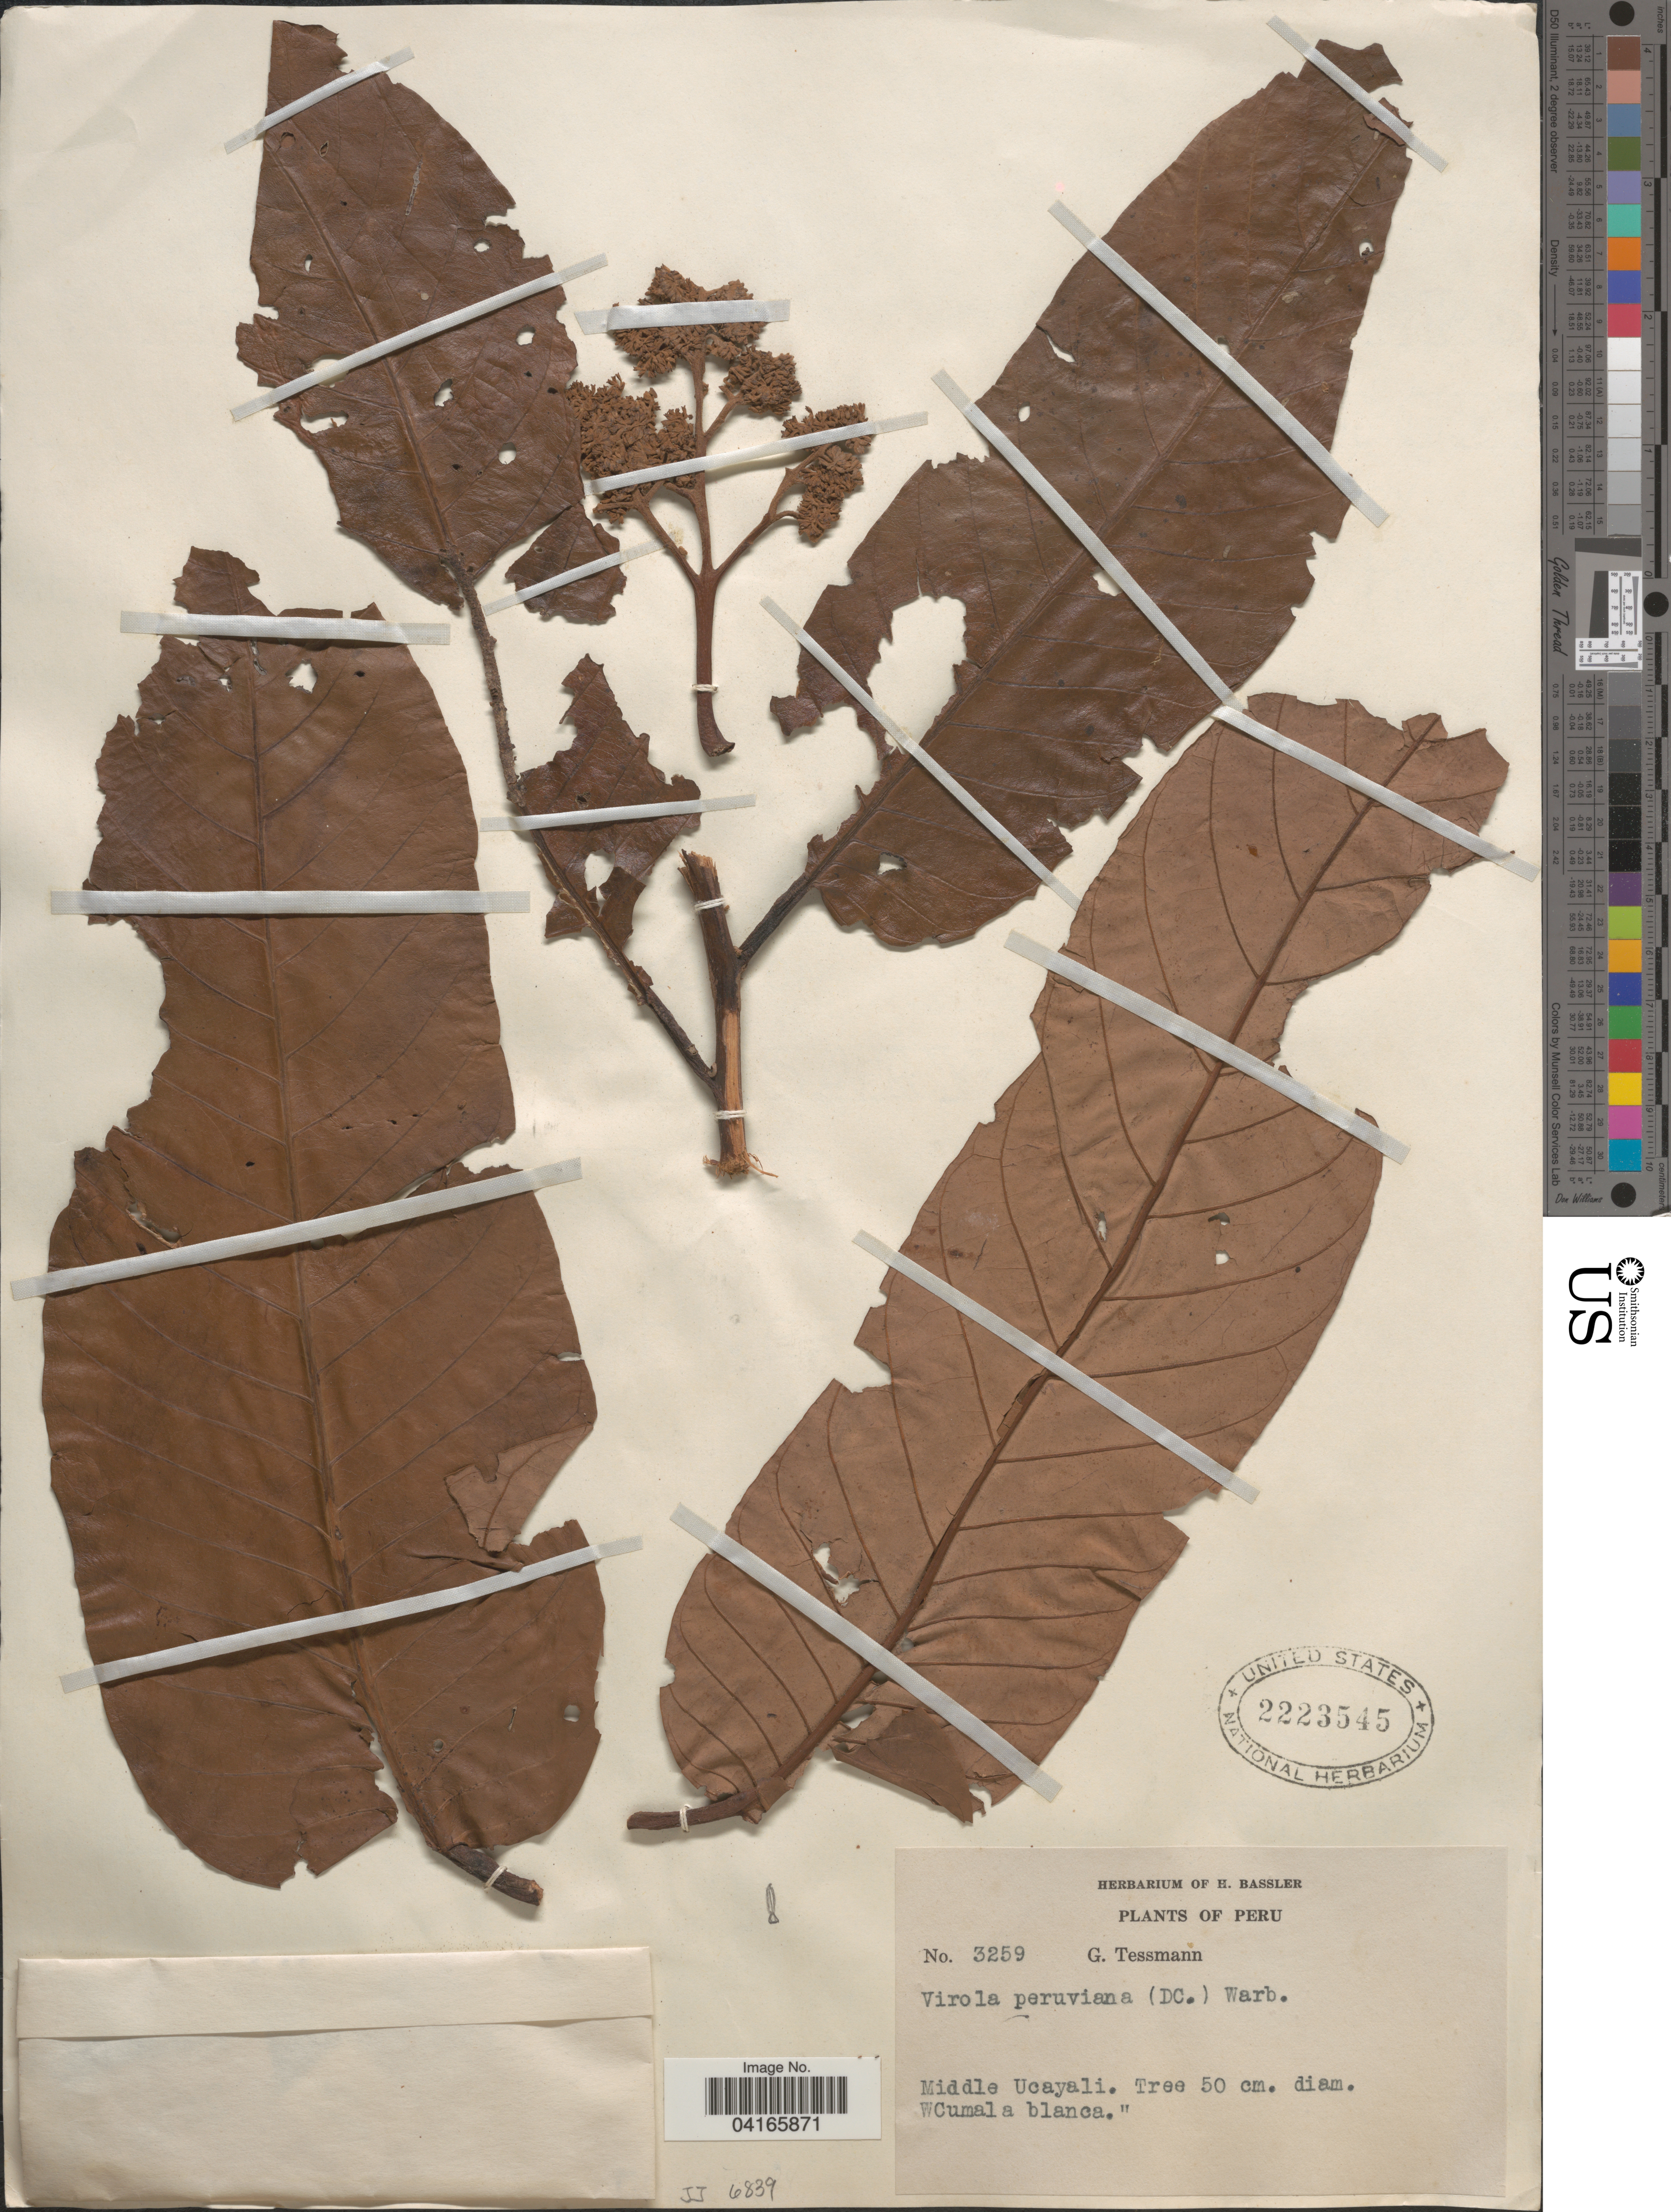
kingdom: Plantae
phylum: Tracheophyta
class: Magnoliopsida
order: Magnoliales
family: Myristicaceae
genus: Virola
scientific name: Virola peruviana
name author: (A. DC.) Warb.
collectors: G. Tessmann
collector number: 3259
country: Peru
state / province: Ucayali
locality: Middle Ucayali.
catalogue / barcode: US 2223545